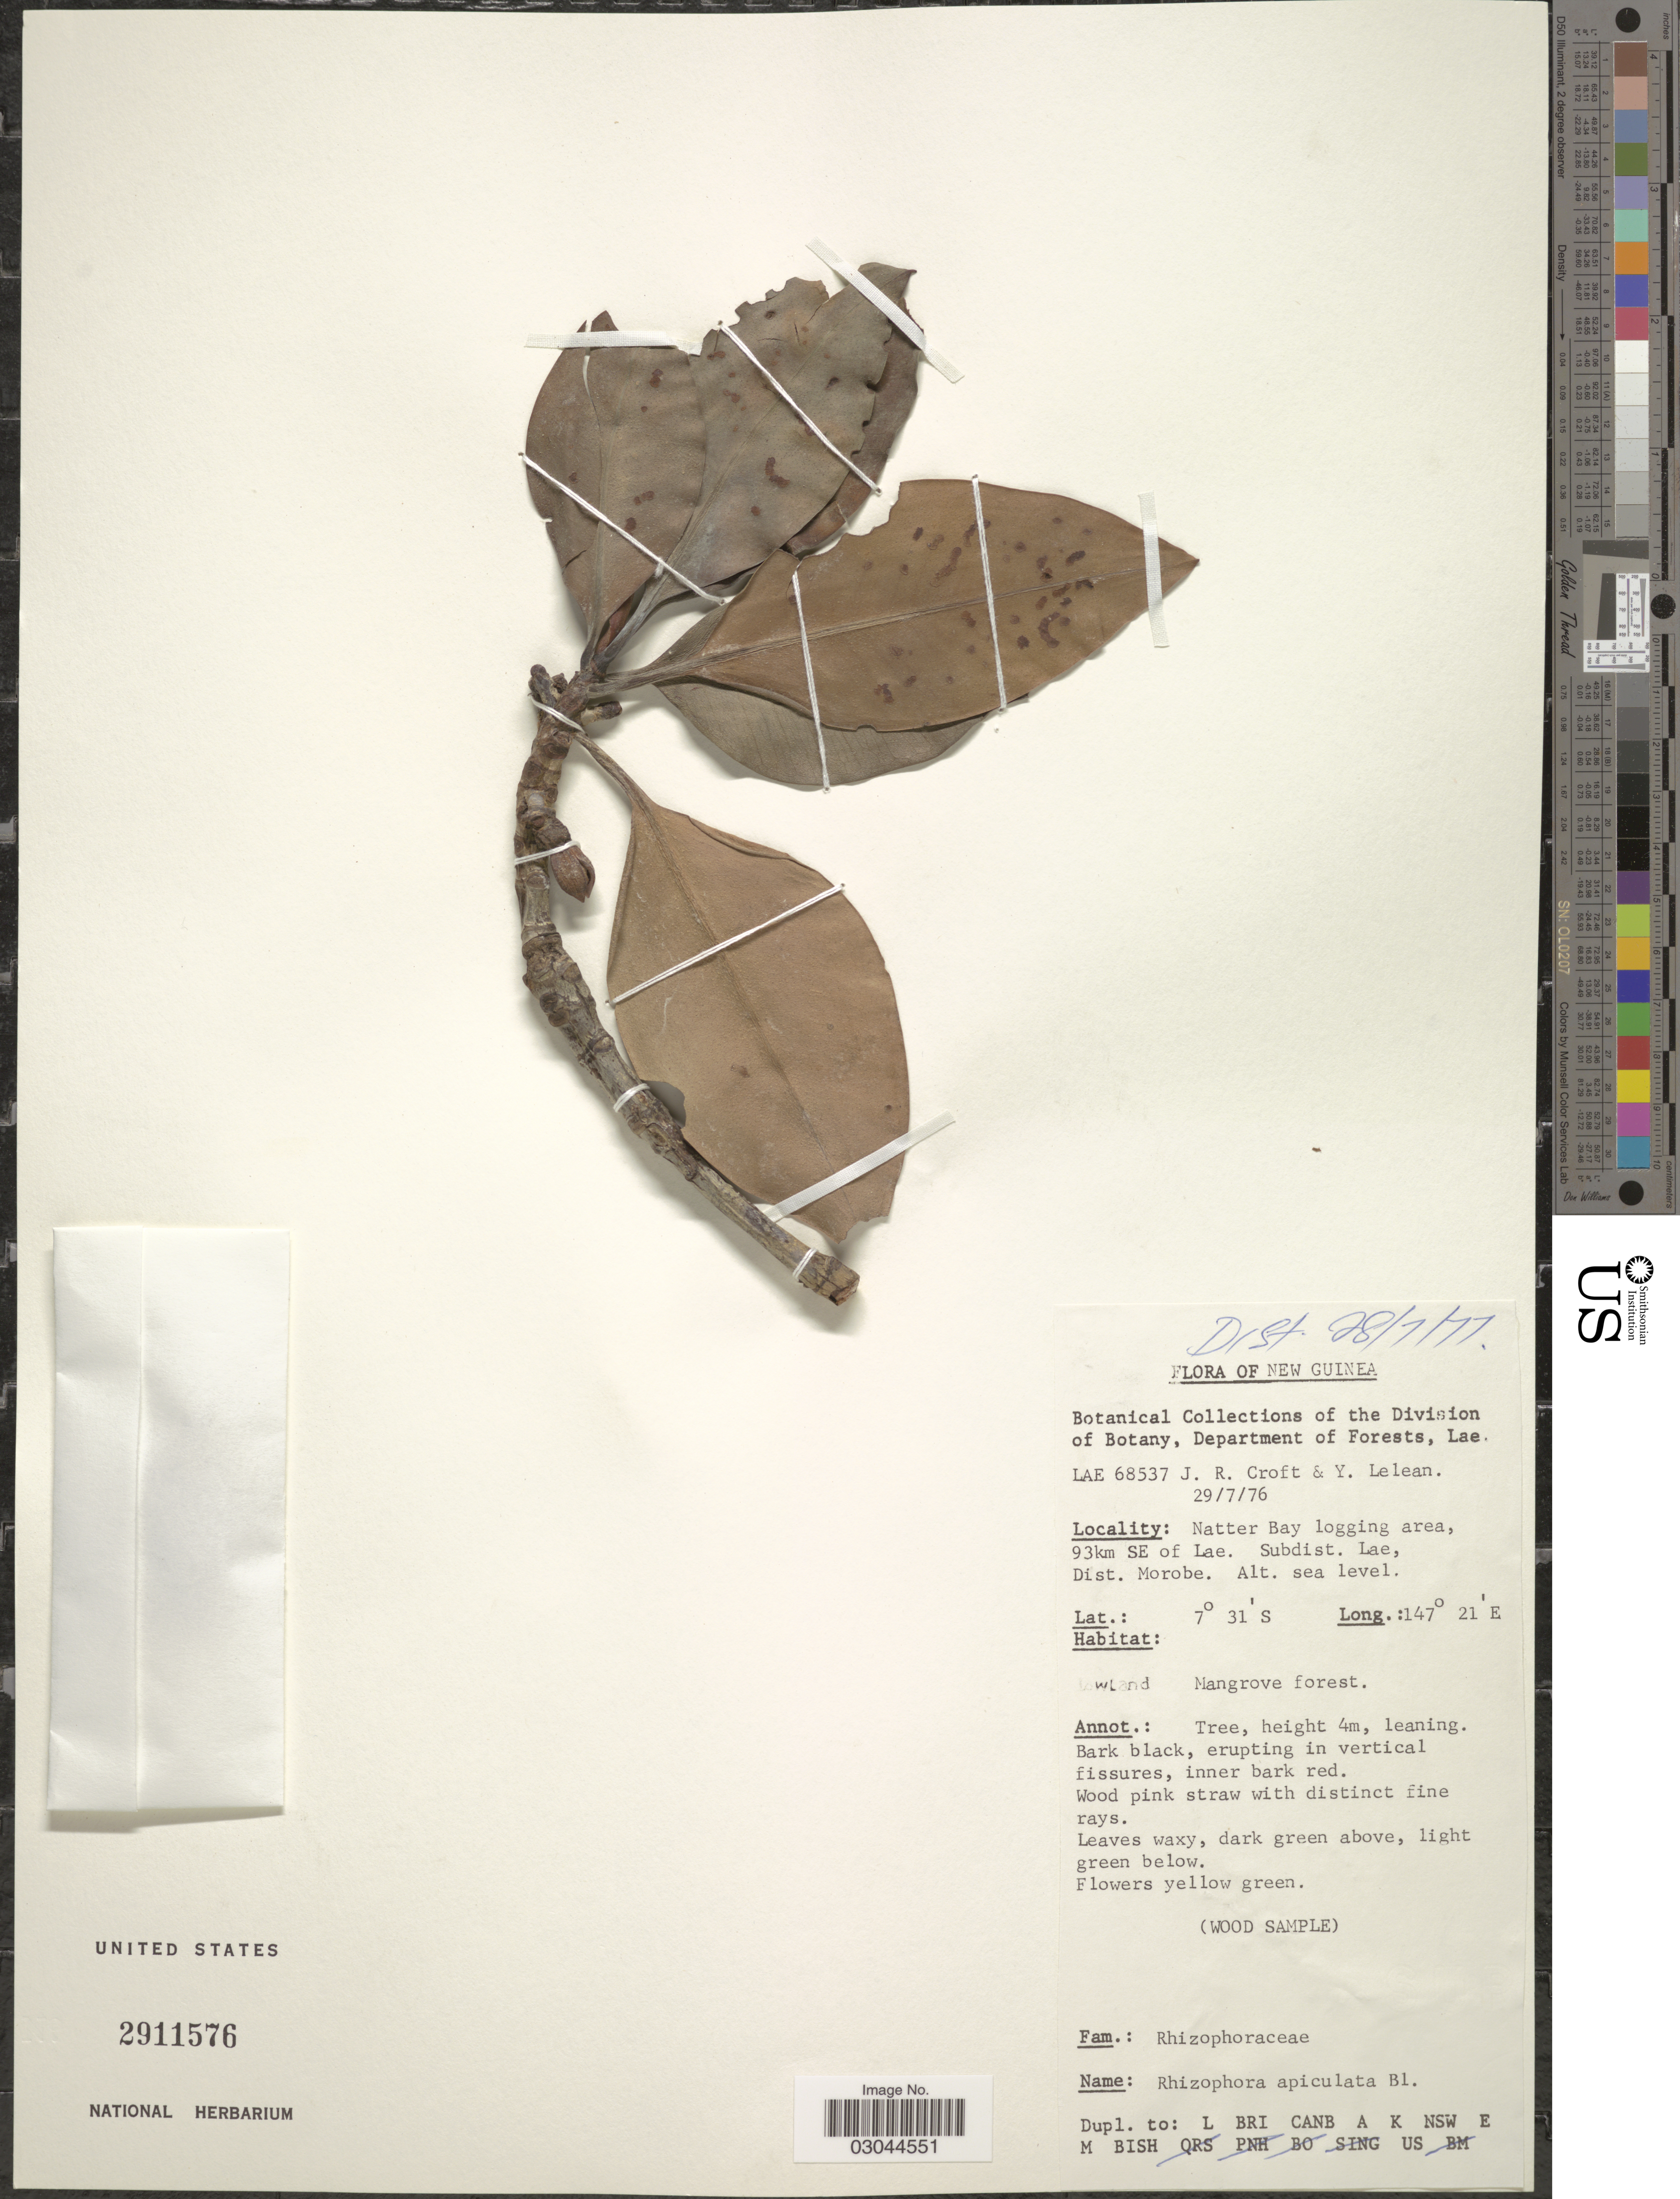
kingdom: Plantae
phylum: Tracheophyta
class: Magnoliopsida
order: Malpighiales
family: Rhizophoraceae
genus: Rhizophora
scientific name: Rhizophora apiculata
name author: Blume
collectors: J. R. Croft & Y. Lelean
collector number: LAE 68537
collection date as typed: Transcribed d/m/y: 29/7/76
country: Papua New Guinea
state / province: Morobe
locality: New Guinea. Natter Bay logging area, 93km SE of Lae. Subdist. Lae, Dist. Morobe.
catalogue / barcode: US 2911576